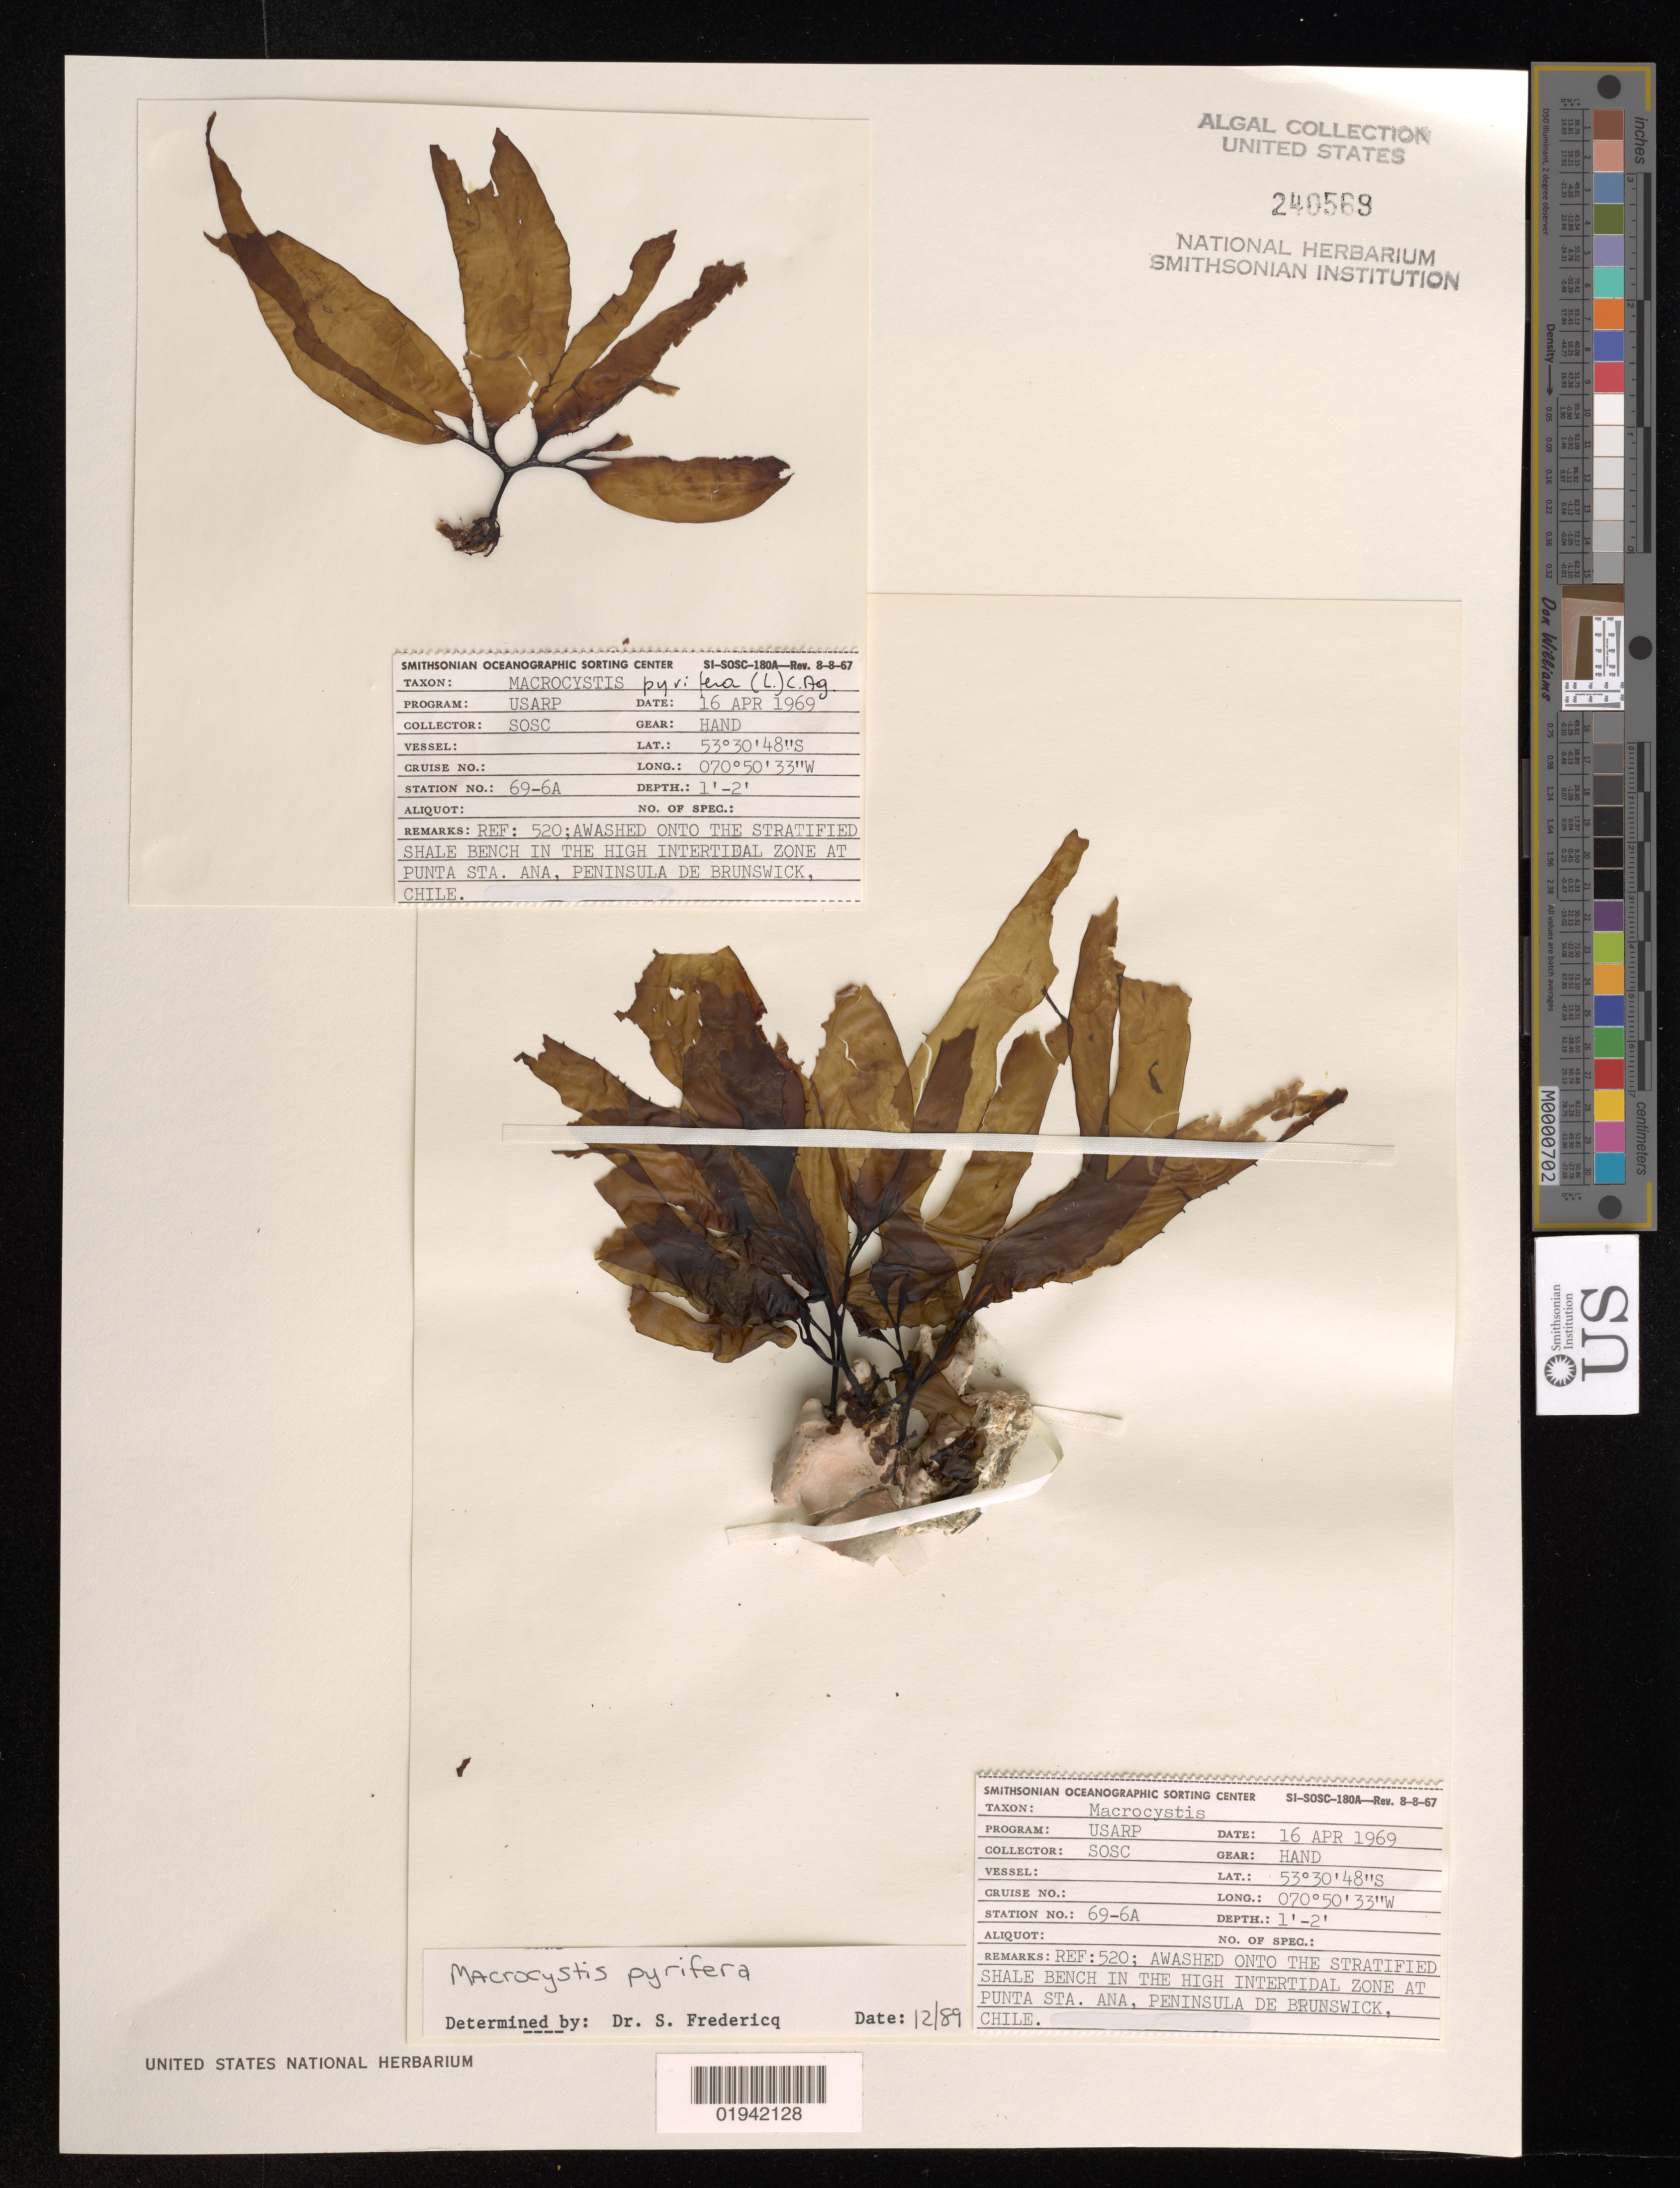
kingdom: Chromista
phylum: Ochrophyta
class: Phaeophyceae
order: Laminariales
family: Laminariaceae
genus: Macrocystis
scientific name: Macrocystis pyrifera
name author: (L.) C. Agardh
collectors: SOSC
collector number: Station 69-6A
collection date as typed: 16 Apr 1969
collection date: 1969-04-16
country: Chile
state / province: Magallanes y de la Antártica Chilena (XII)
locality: Peninsula de brunswick, punta santa ana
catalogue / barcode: US 240569